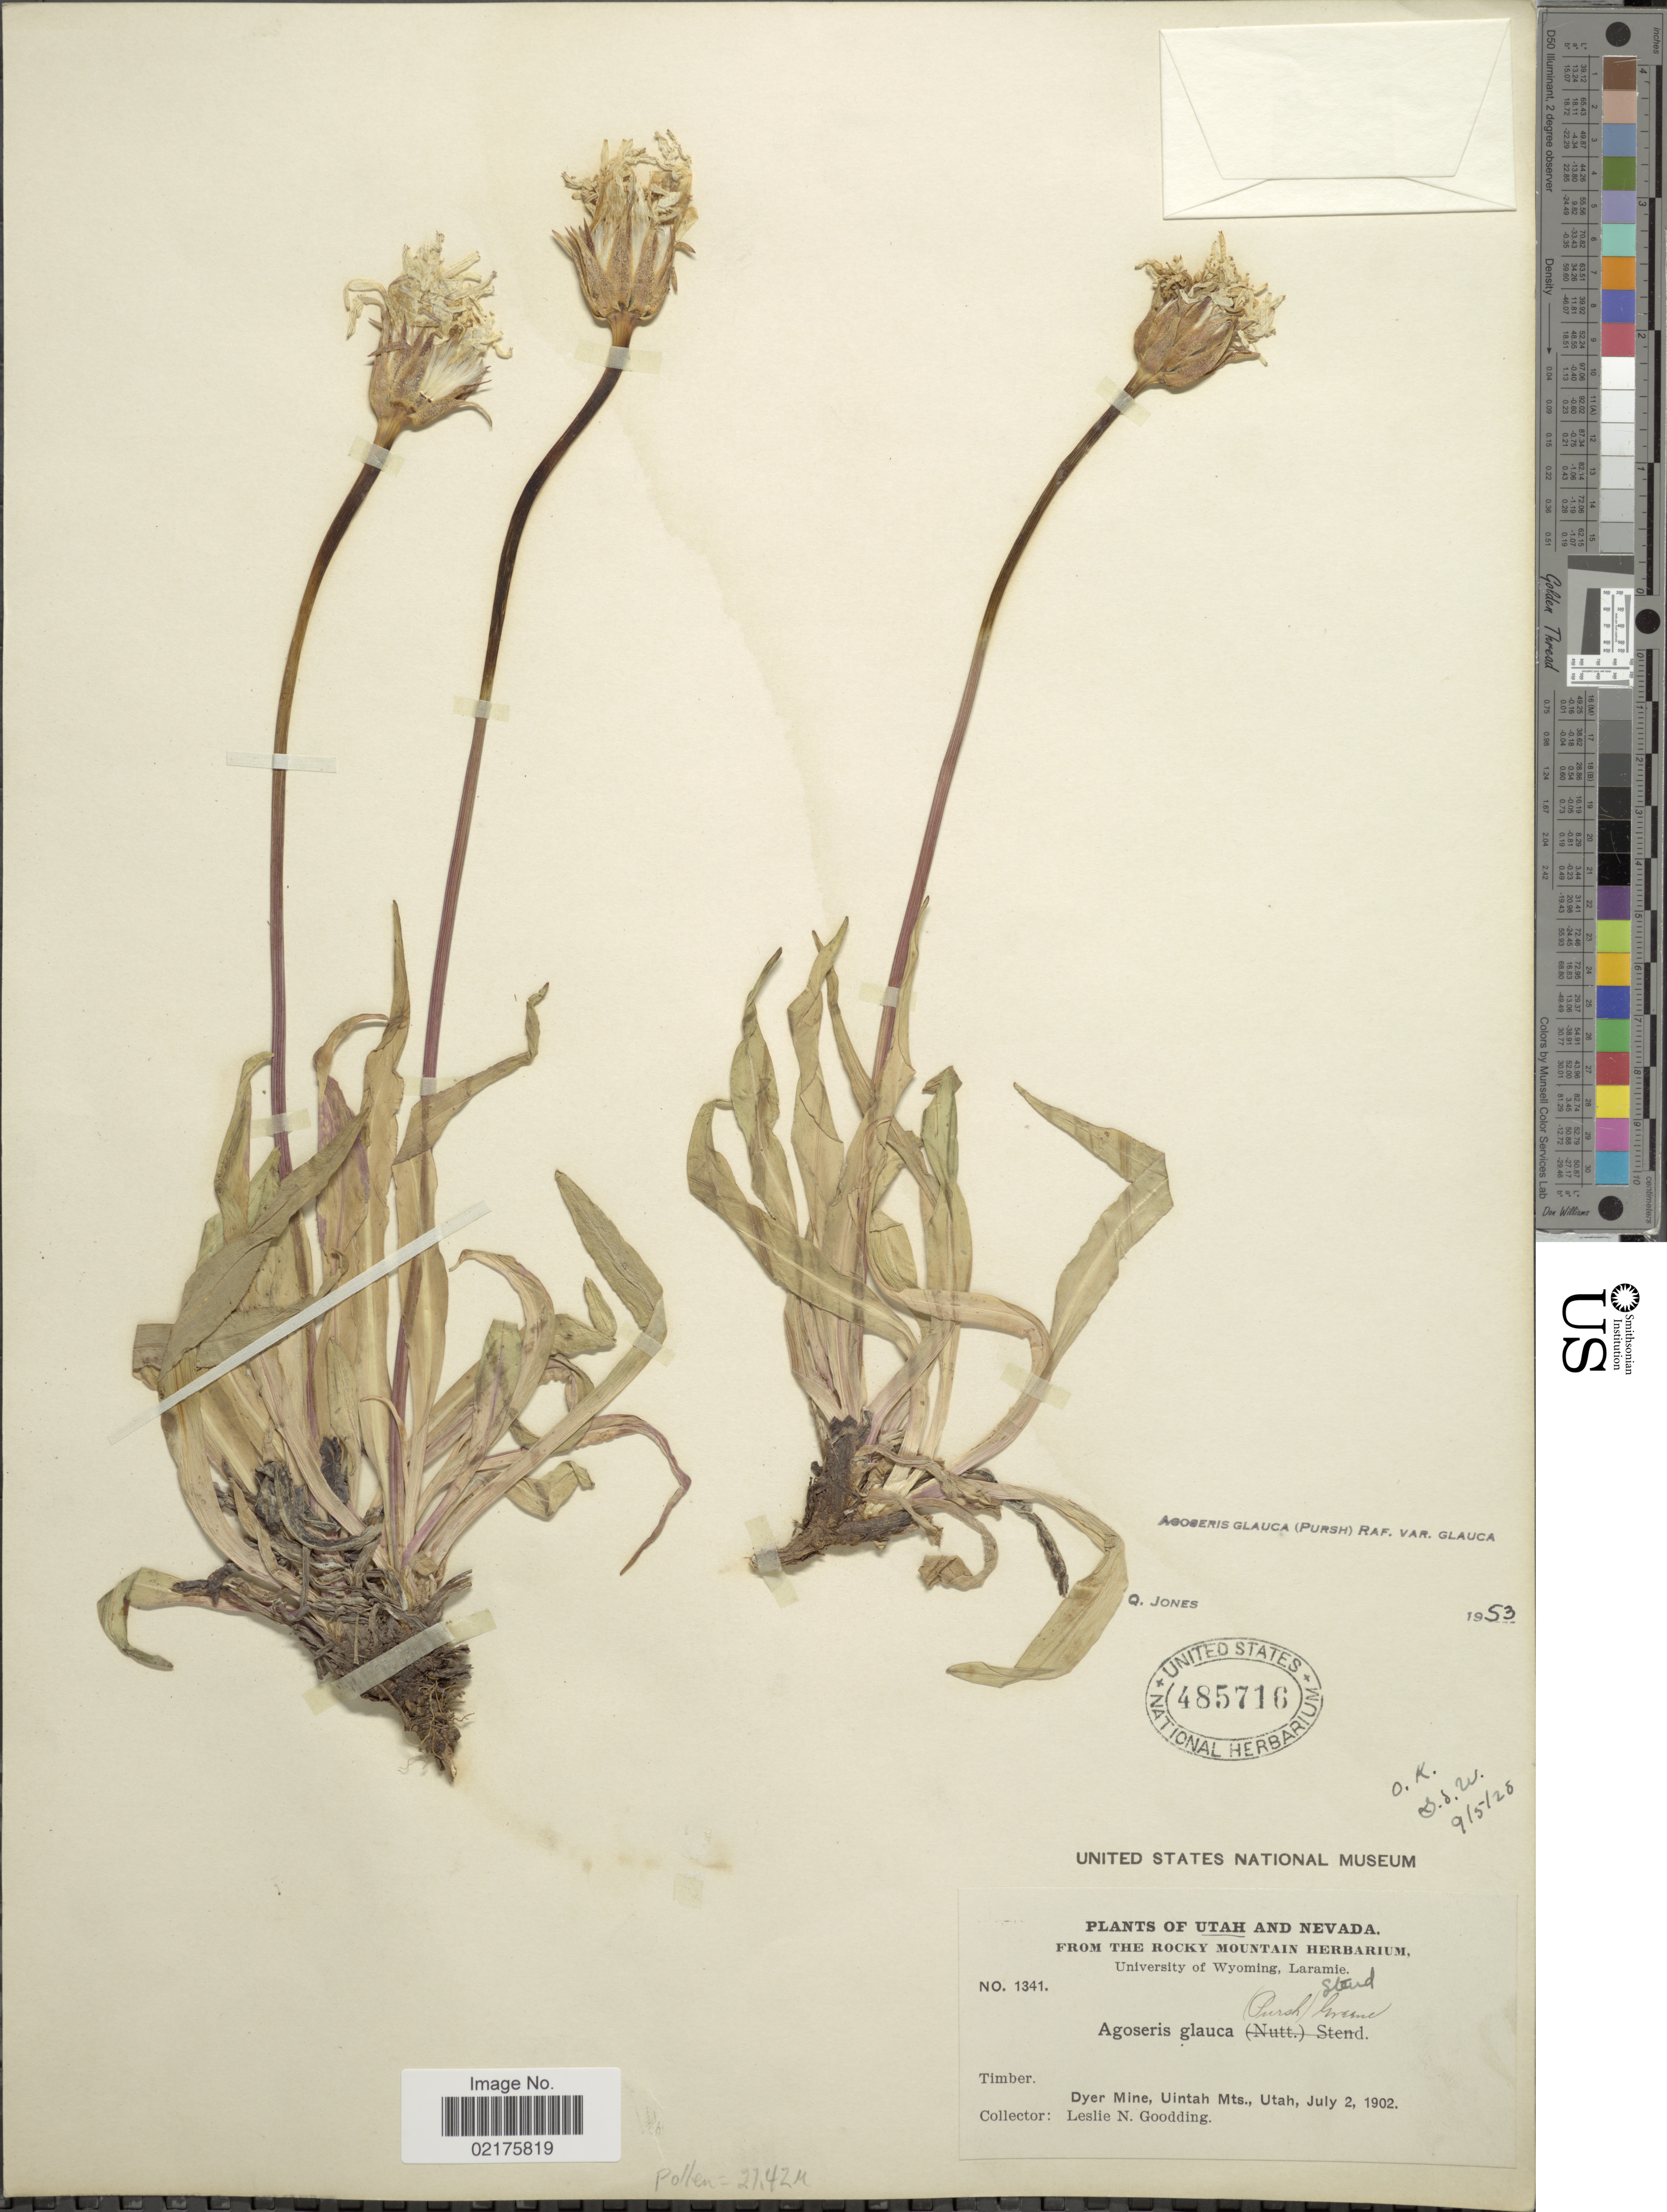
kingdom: Plantae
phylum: Tracheophyta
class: Magnoliopsida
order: Asterales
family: Asteraceae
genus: Agoseris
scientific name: Agoseris glauca var. glauca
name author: (Pursh) Raf.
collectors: L. N. Goodding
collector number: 1341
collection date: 1902-07-02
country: United States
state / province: Utah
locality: Timber, Dyer Mine, Uintah Mts.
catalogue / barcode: US 485716